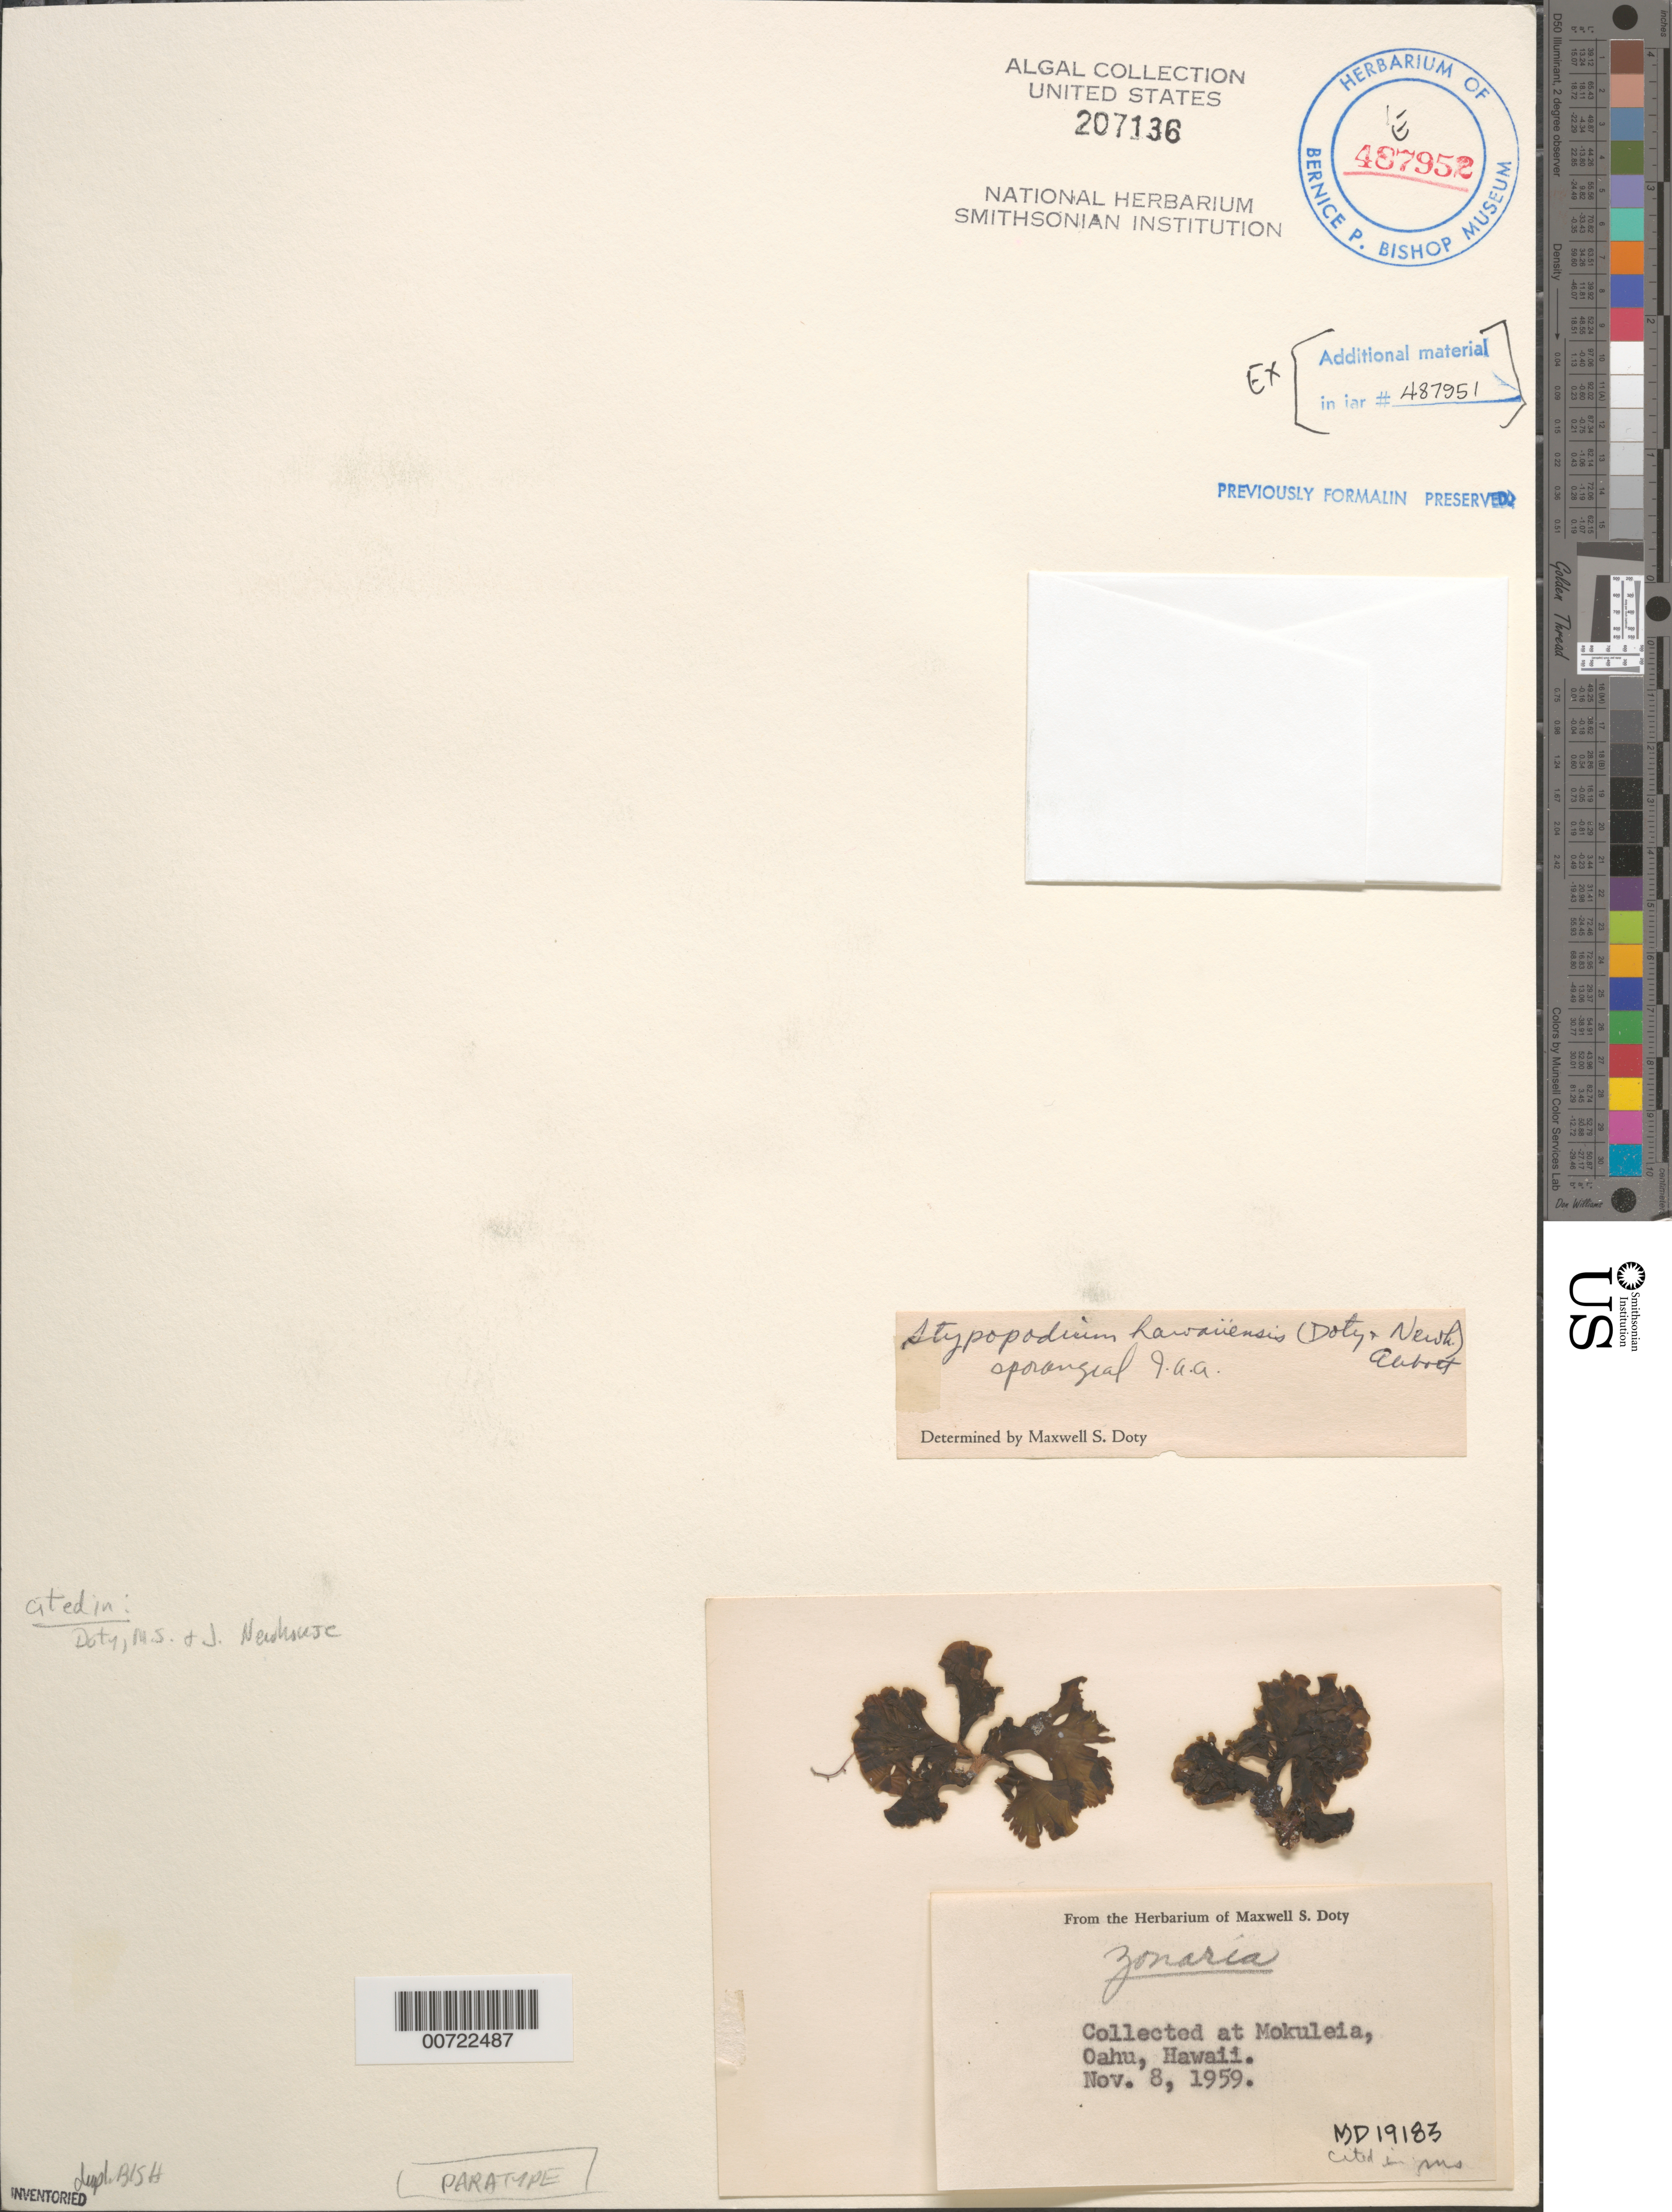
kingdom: Chromista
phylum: Ochrophyta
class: Phaeophyceae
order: Dictyotales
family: Dictyotaceae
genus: Stypopodium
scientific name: Stypopodium flabelliforme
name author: Weber Bosse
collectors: M. S.Doty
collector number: MSD 19183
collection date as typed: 08 Nov 1959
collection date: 1959-11-08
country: United States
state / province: Hawaii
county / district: Honolulu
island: Oahu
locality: Mokuleia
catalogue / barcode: US 207136